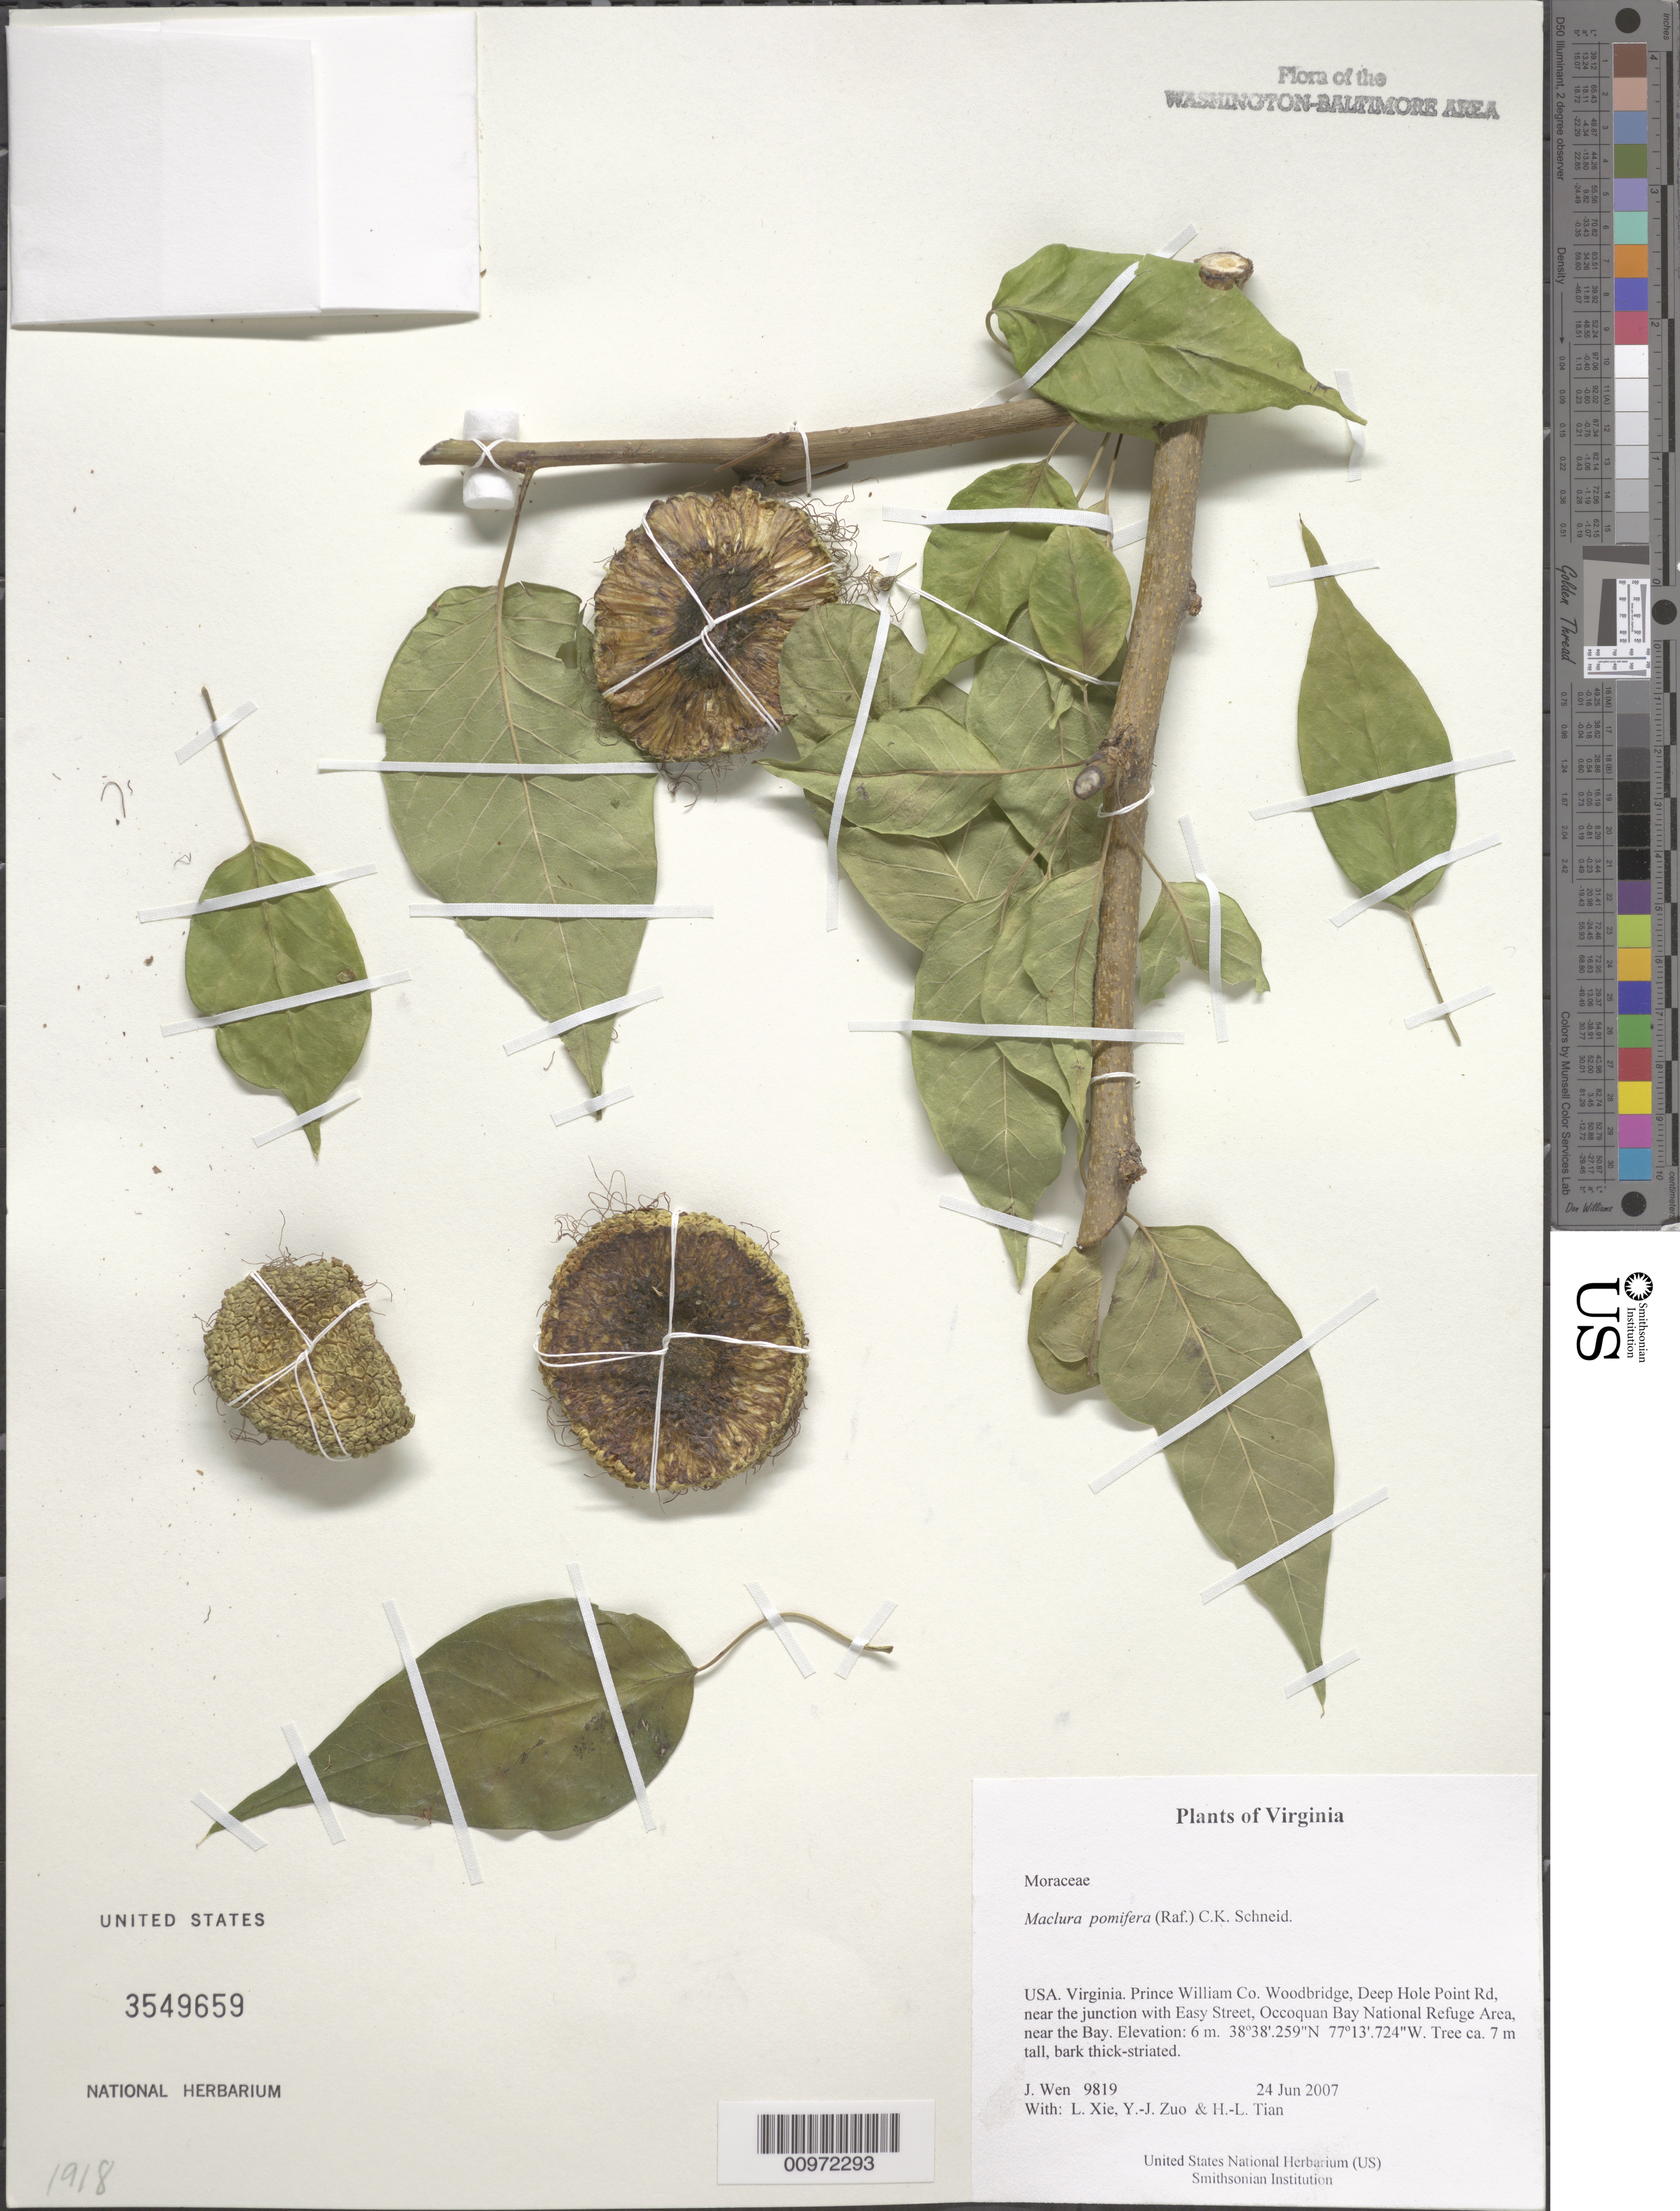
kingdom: Plantae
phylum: Tracheophyta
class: Magnoliopsida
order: Rosales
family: Moraceae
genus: Maclura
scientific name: Maclura pomifera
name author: (Raf.) C.K. Schneid.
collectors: J. Wen, L. Xie, Y. Zuo & H. Tian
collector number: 9819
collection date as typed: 24 Jun 2007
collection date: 2007-06-24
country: United States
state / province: Virginia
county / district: Prince William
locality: Woodbridge, Deep Hole Point Rd., near the junction with Easy Street, Occoquan Bay National Wildlife Refuge, near the bay.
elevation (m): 7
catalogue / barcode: US 3549659